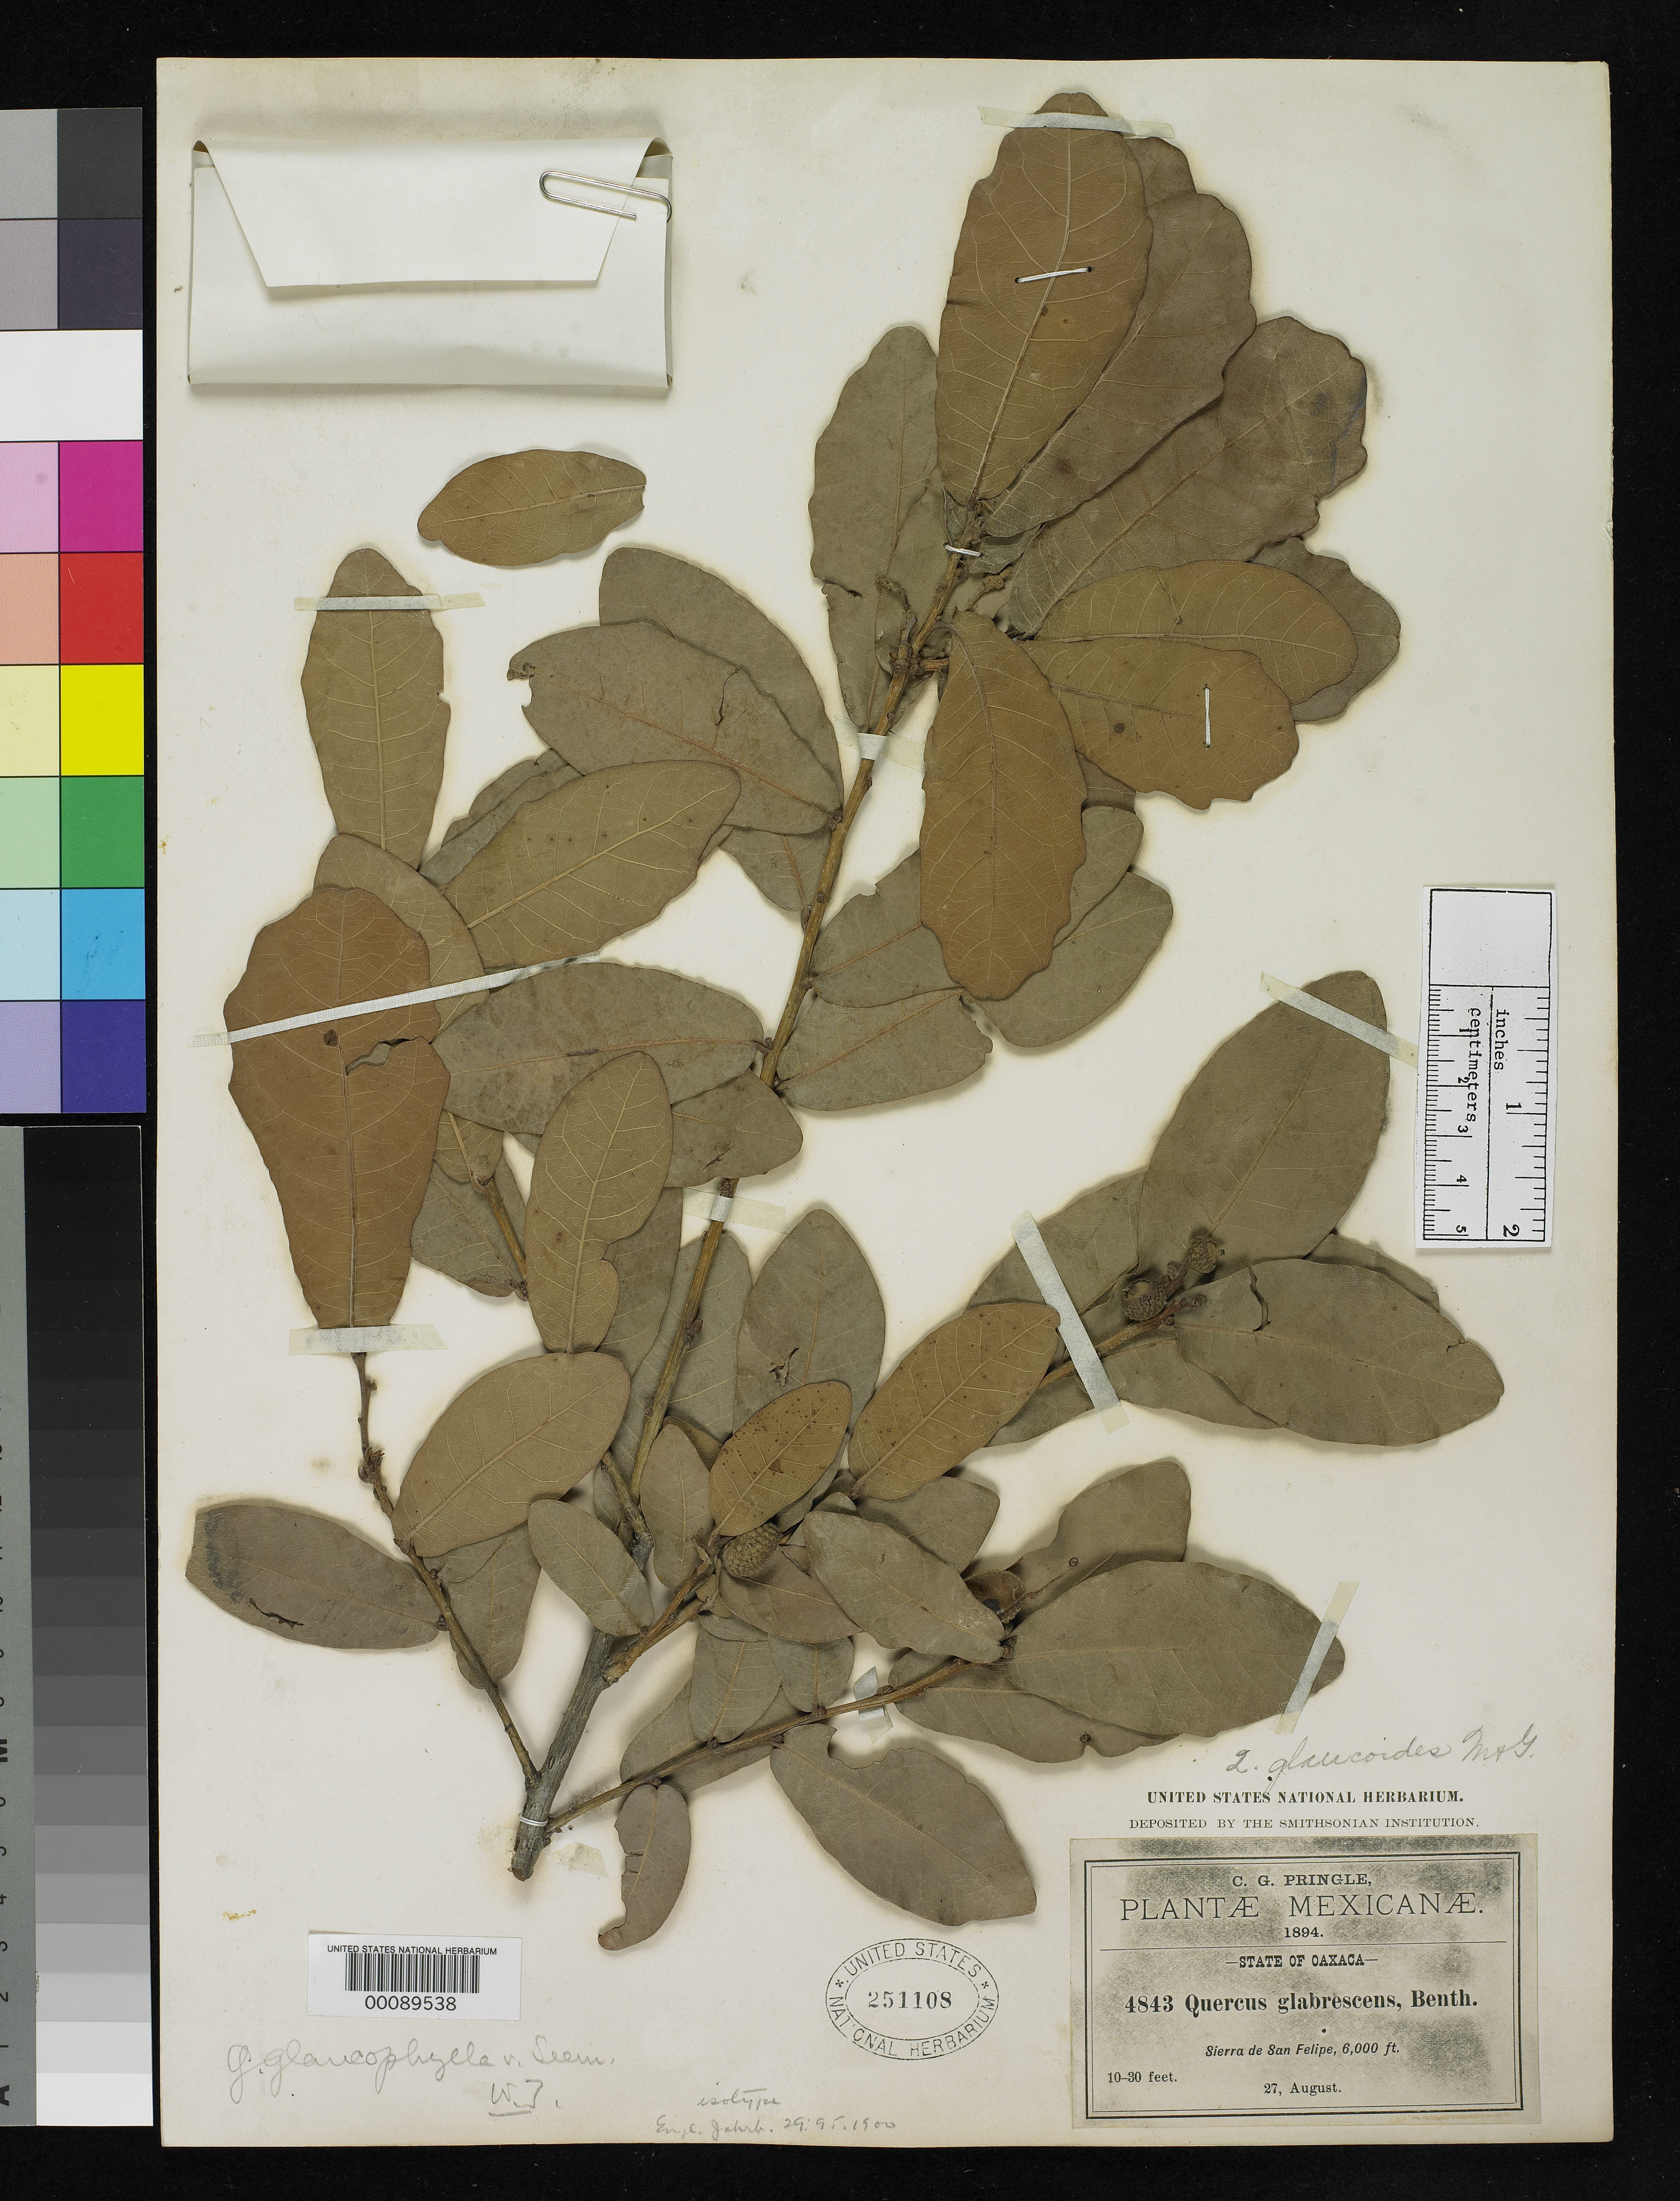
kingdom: Plantae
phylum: Tracheophyta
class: Magnoliopsida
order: Fagales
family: Fagaceae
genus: Quercus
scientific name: Quercus glaucophylla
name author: Seemen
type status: Isosyntype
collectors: C. G. Pringle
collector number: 4843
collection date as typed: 27 Aug 1894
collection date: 1894-08-27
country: Mexico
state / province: Oaxaca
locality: Sierra de San Felipe.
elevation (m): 1829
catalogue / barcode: US 251108